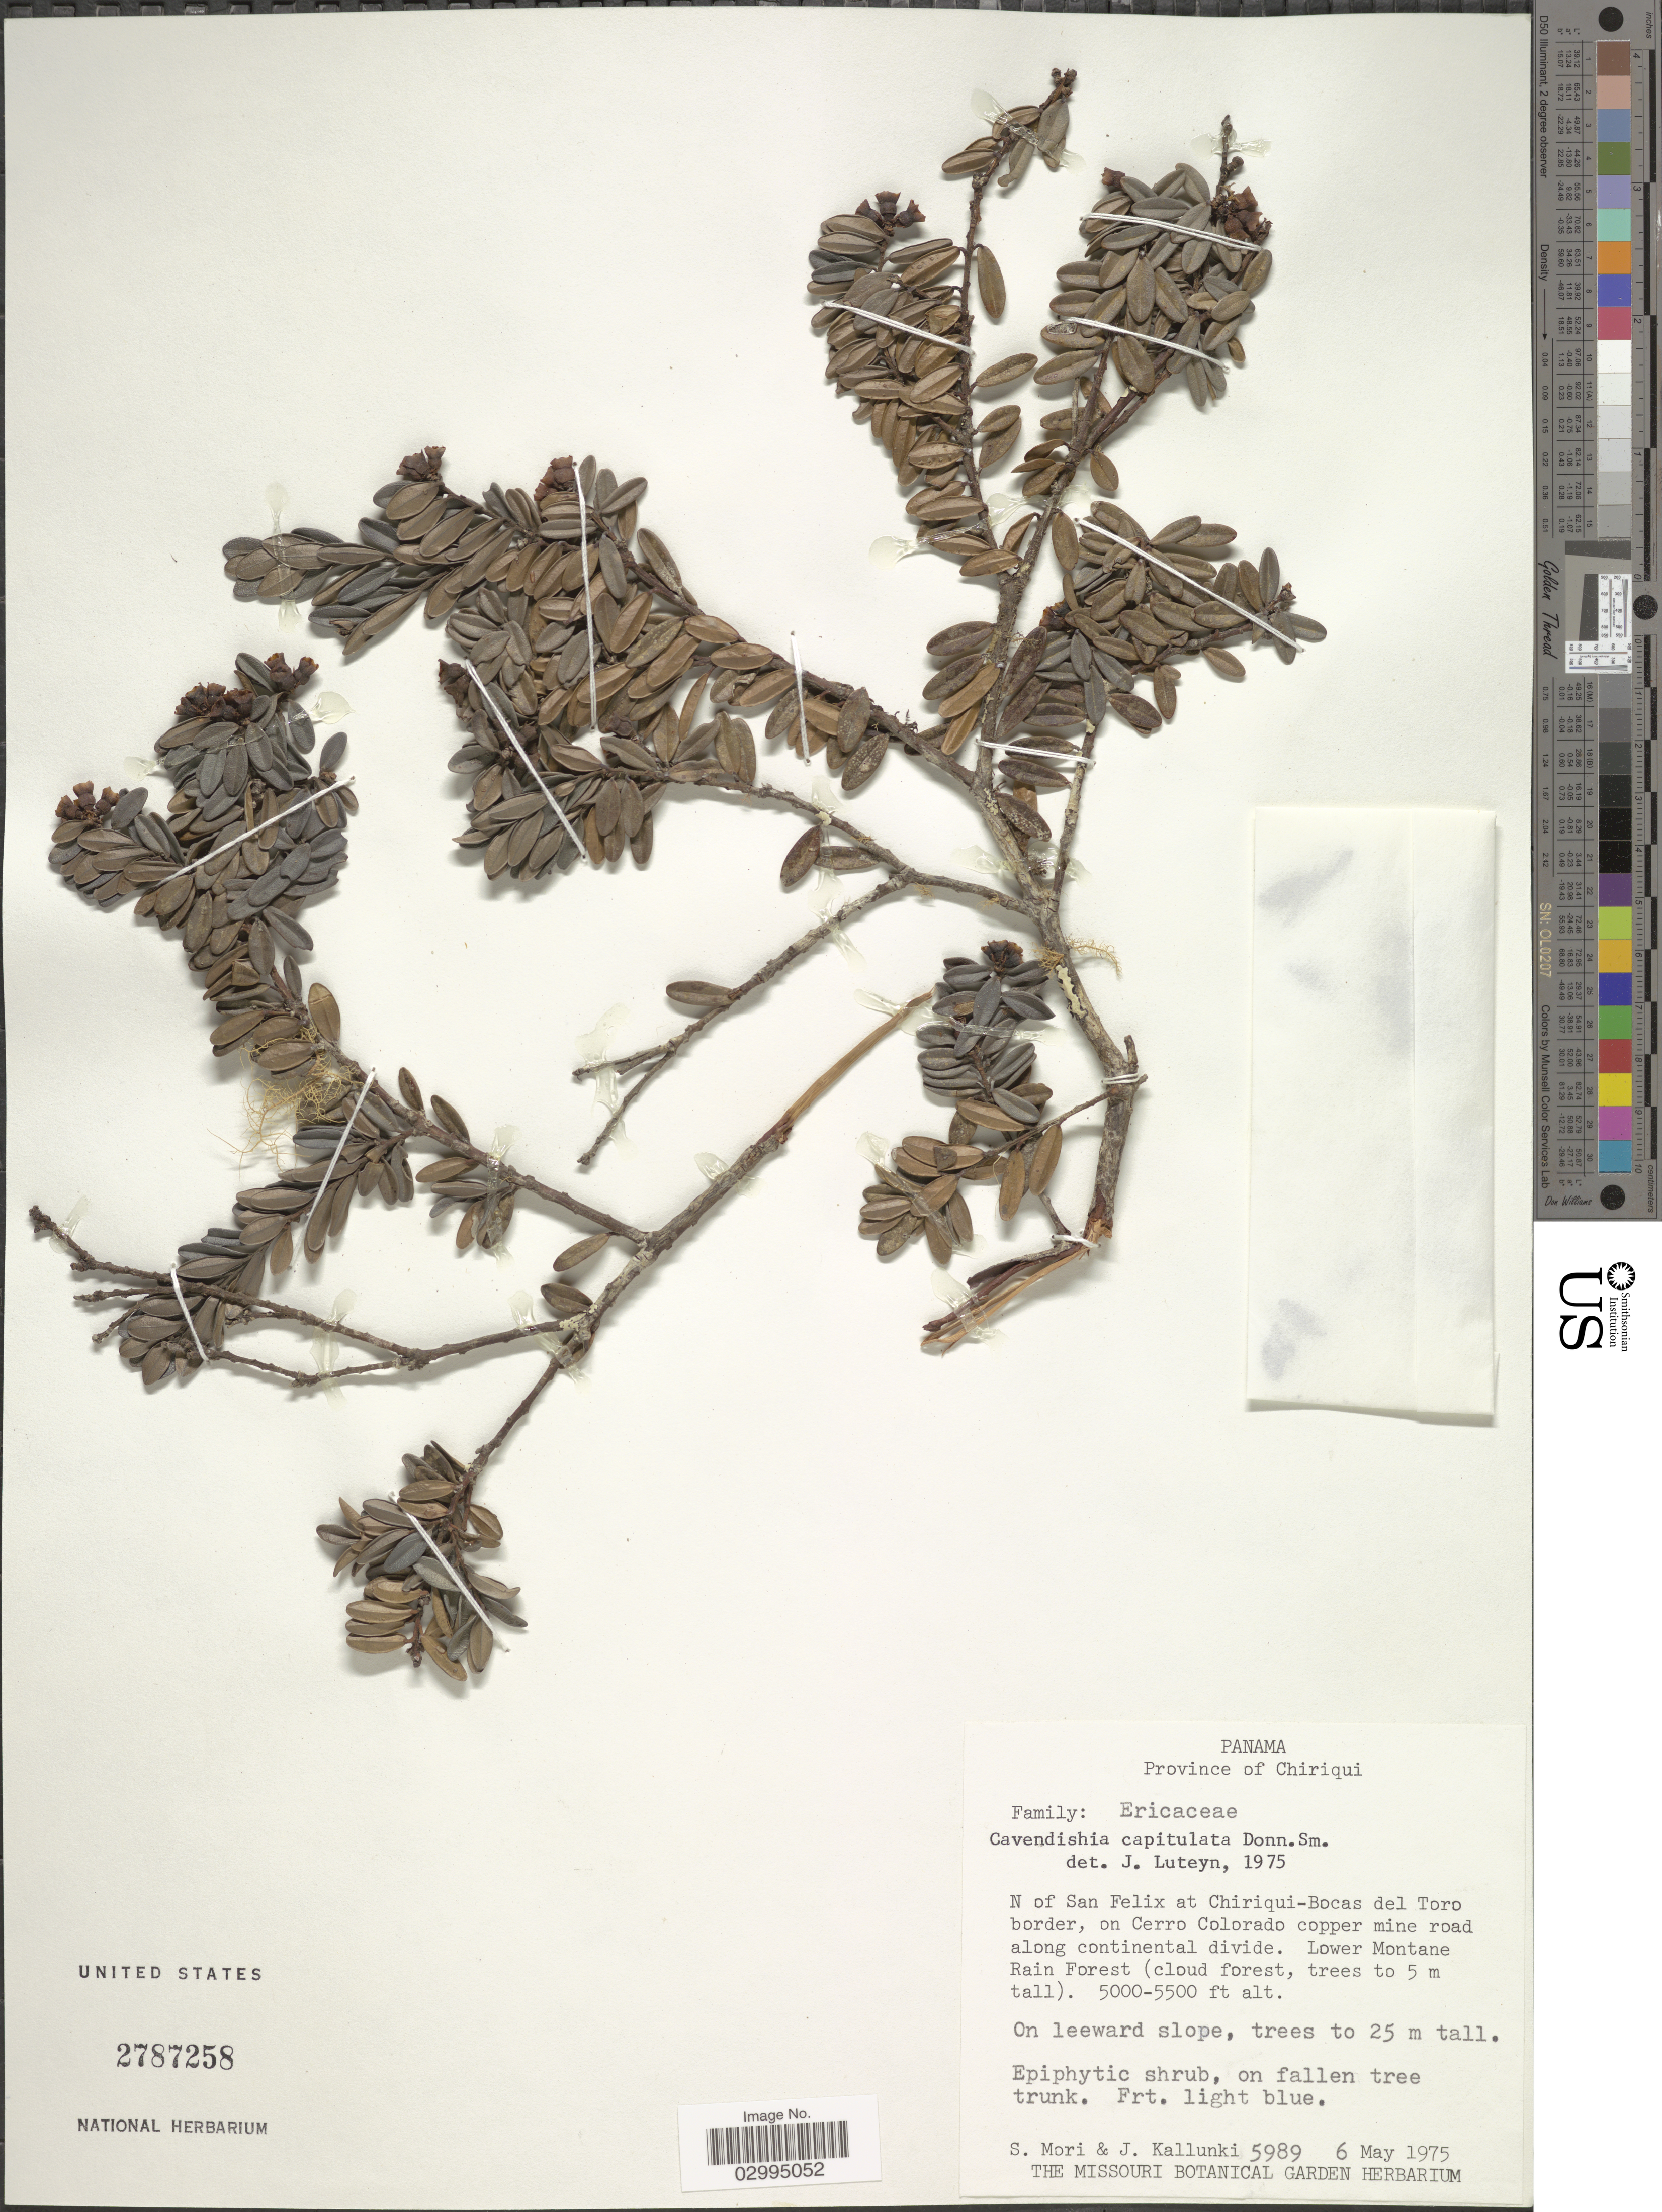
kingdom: Plantae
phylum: Tracheophyta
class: Magnoliopsida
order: Ericales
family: Ericaceae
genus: Cavendishia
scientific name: Cavendishia capitulata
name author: Donn. Sm.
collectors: S. Mori & J. Kallunki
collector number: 5989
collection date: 1975-05-06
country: Panama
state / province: Chiriqui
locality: Province of Chiriqui. N of San Felix at Chiriqui-Bocas del Toro border, on Cerro Colorado copper mine road along continental divide. Lower Montane Rain Forest.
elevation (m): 1524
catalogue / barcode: US 2787258